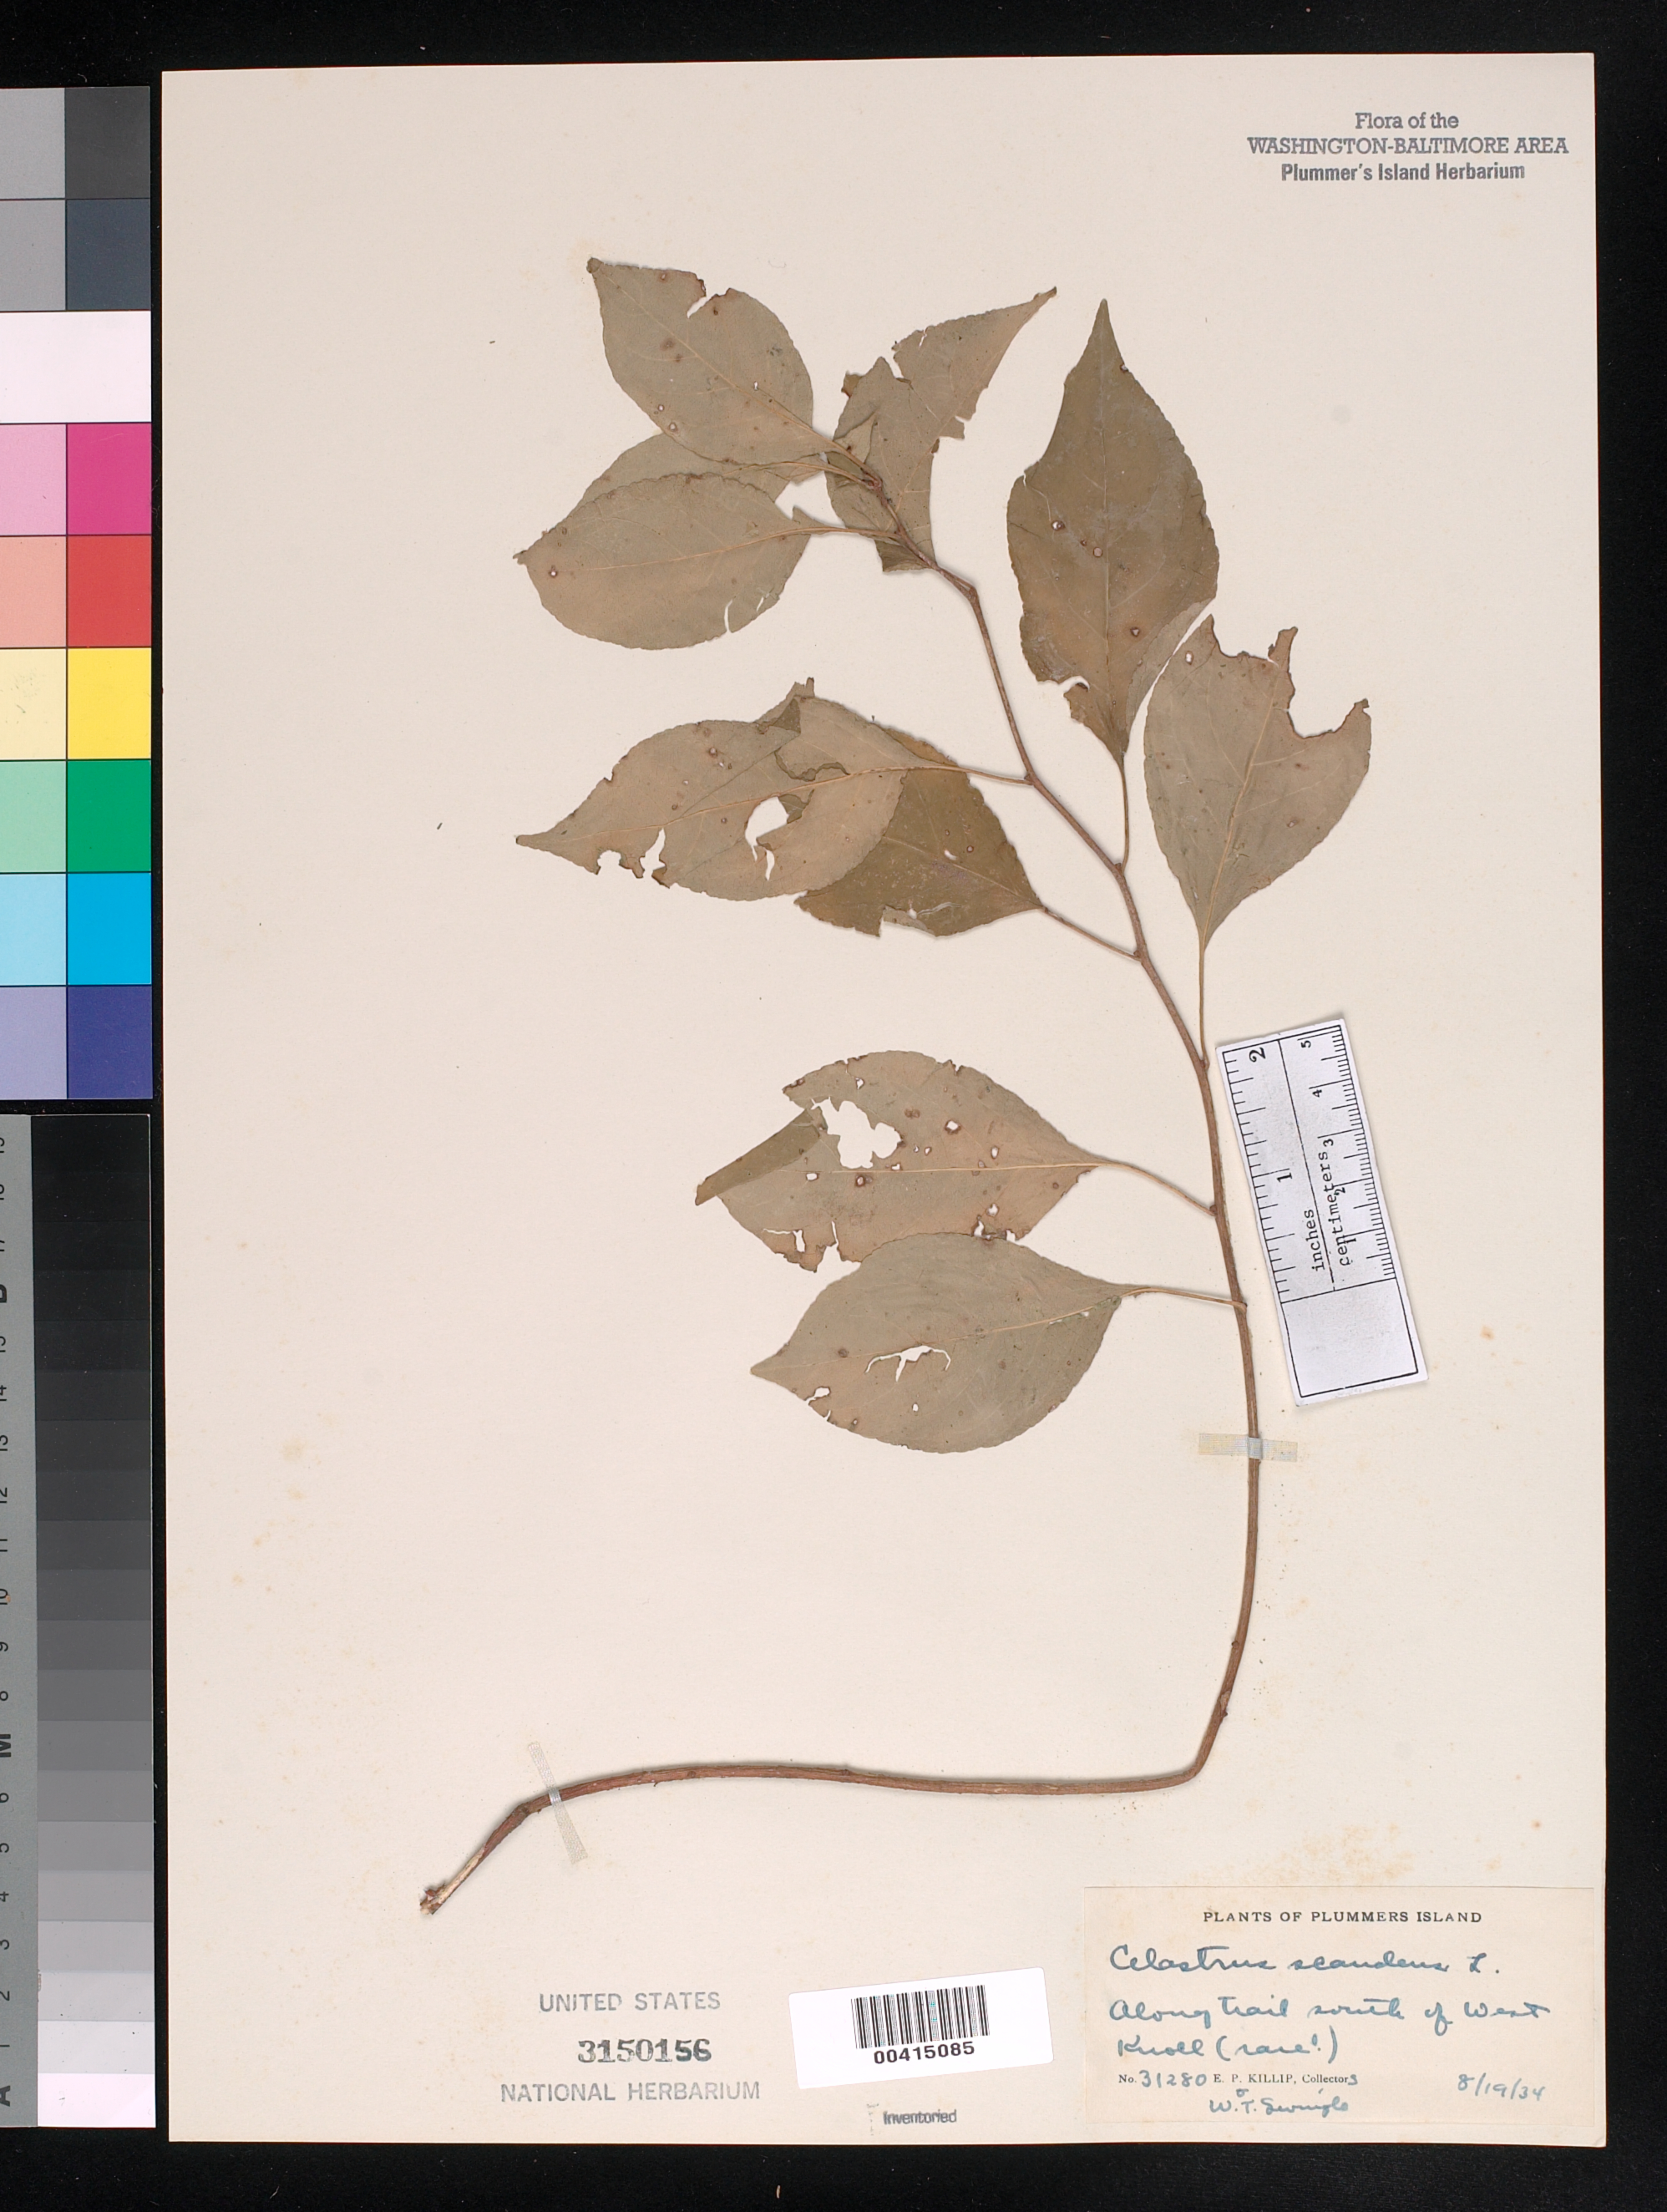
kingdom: Plantae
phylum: Tracheophyta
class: Magnoliopsida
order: Celastrales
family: Celastraceae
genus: Celastrus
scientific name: Celastrus scandens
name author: L.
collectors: E. P. Killip & W. T. Swingle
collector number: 31280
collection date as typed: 19 Aug 1934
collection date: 1934-08-19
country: United States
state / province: Maryland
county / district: Montgomery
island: Plummers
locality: Plummer's Island; along trail south of W. knoll C. & O. Canal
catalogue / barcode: US 3150156